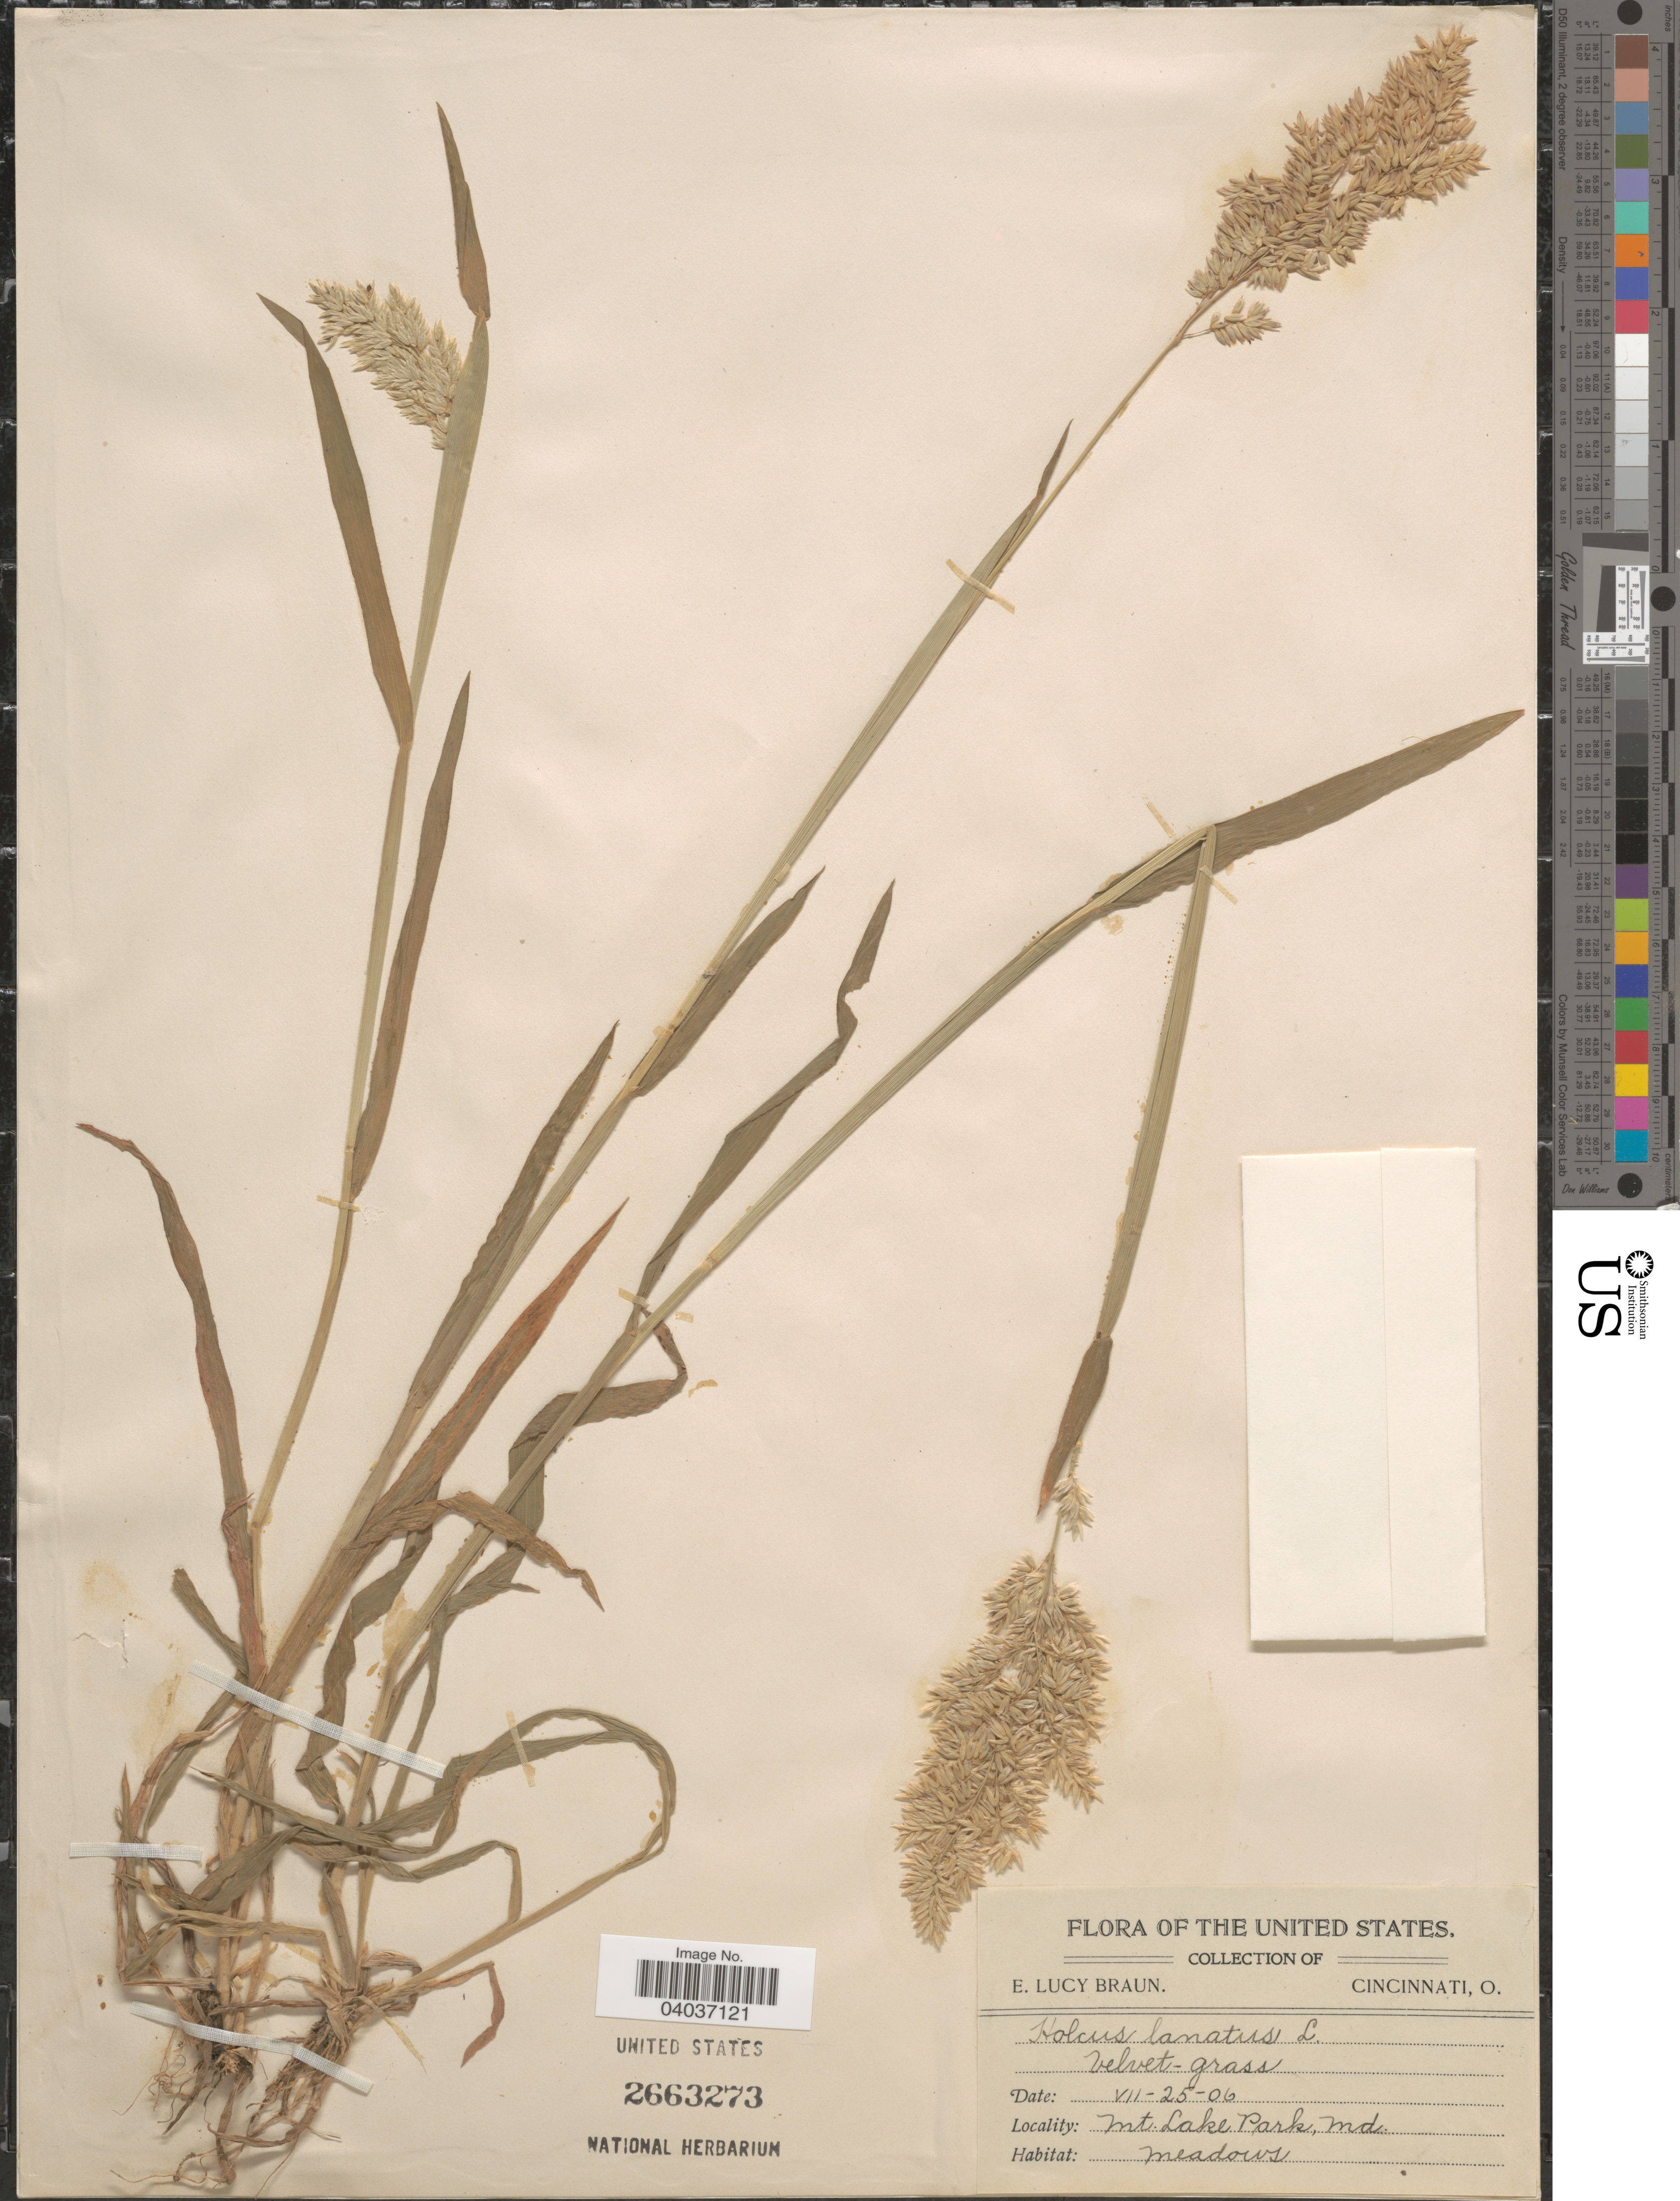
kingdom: Plantae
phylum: Tracheophyta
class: Liliopsida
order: Poales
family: Poaceae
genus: Holcus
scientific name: Holcus lanatus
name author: L.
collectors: E. L. Braun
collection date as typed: Transcribed d/m/y: 25/7/6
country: United States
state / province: Maryland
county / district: Garrett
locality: Mt. Lake Park.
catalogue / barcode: US 2663273